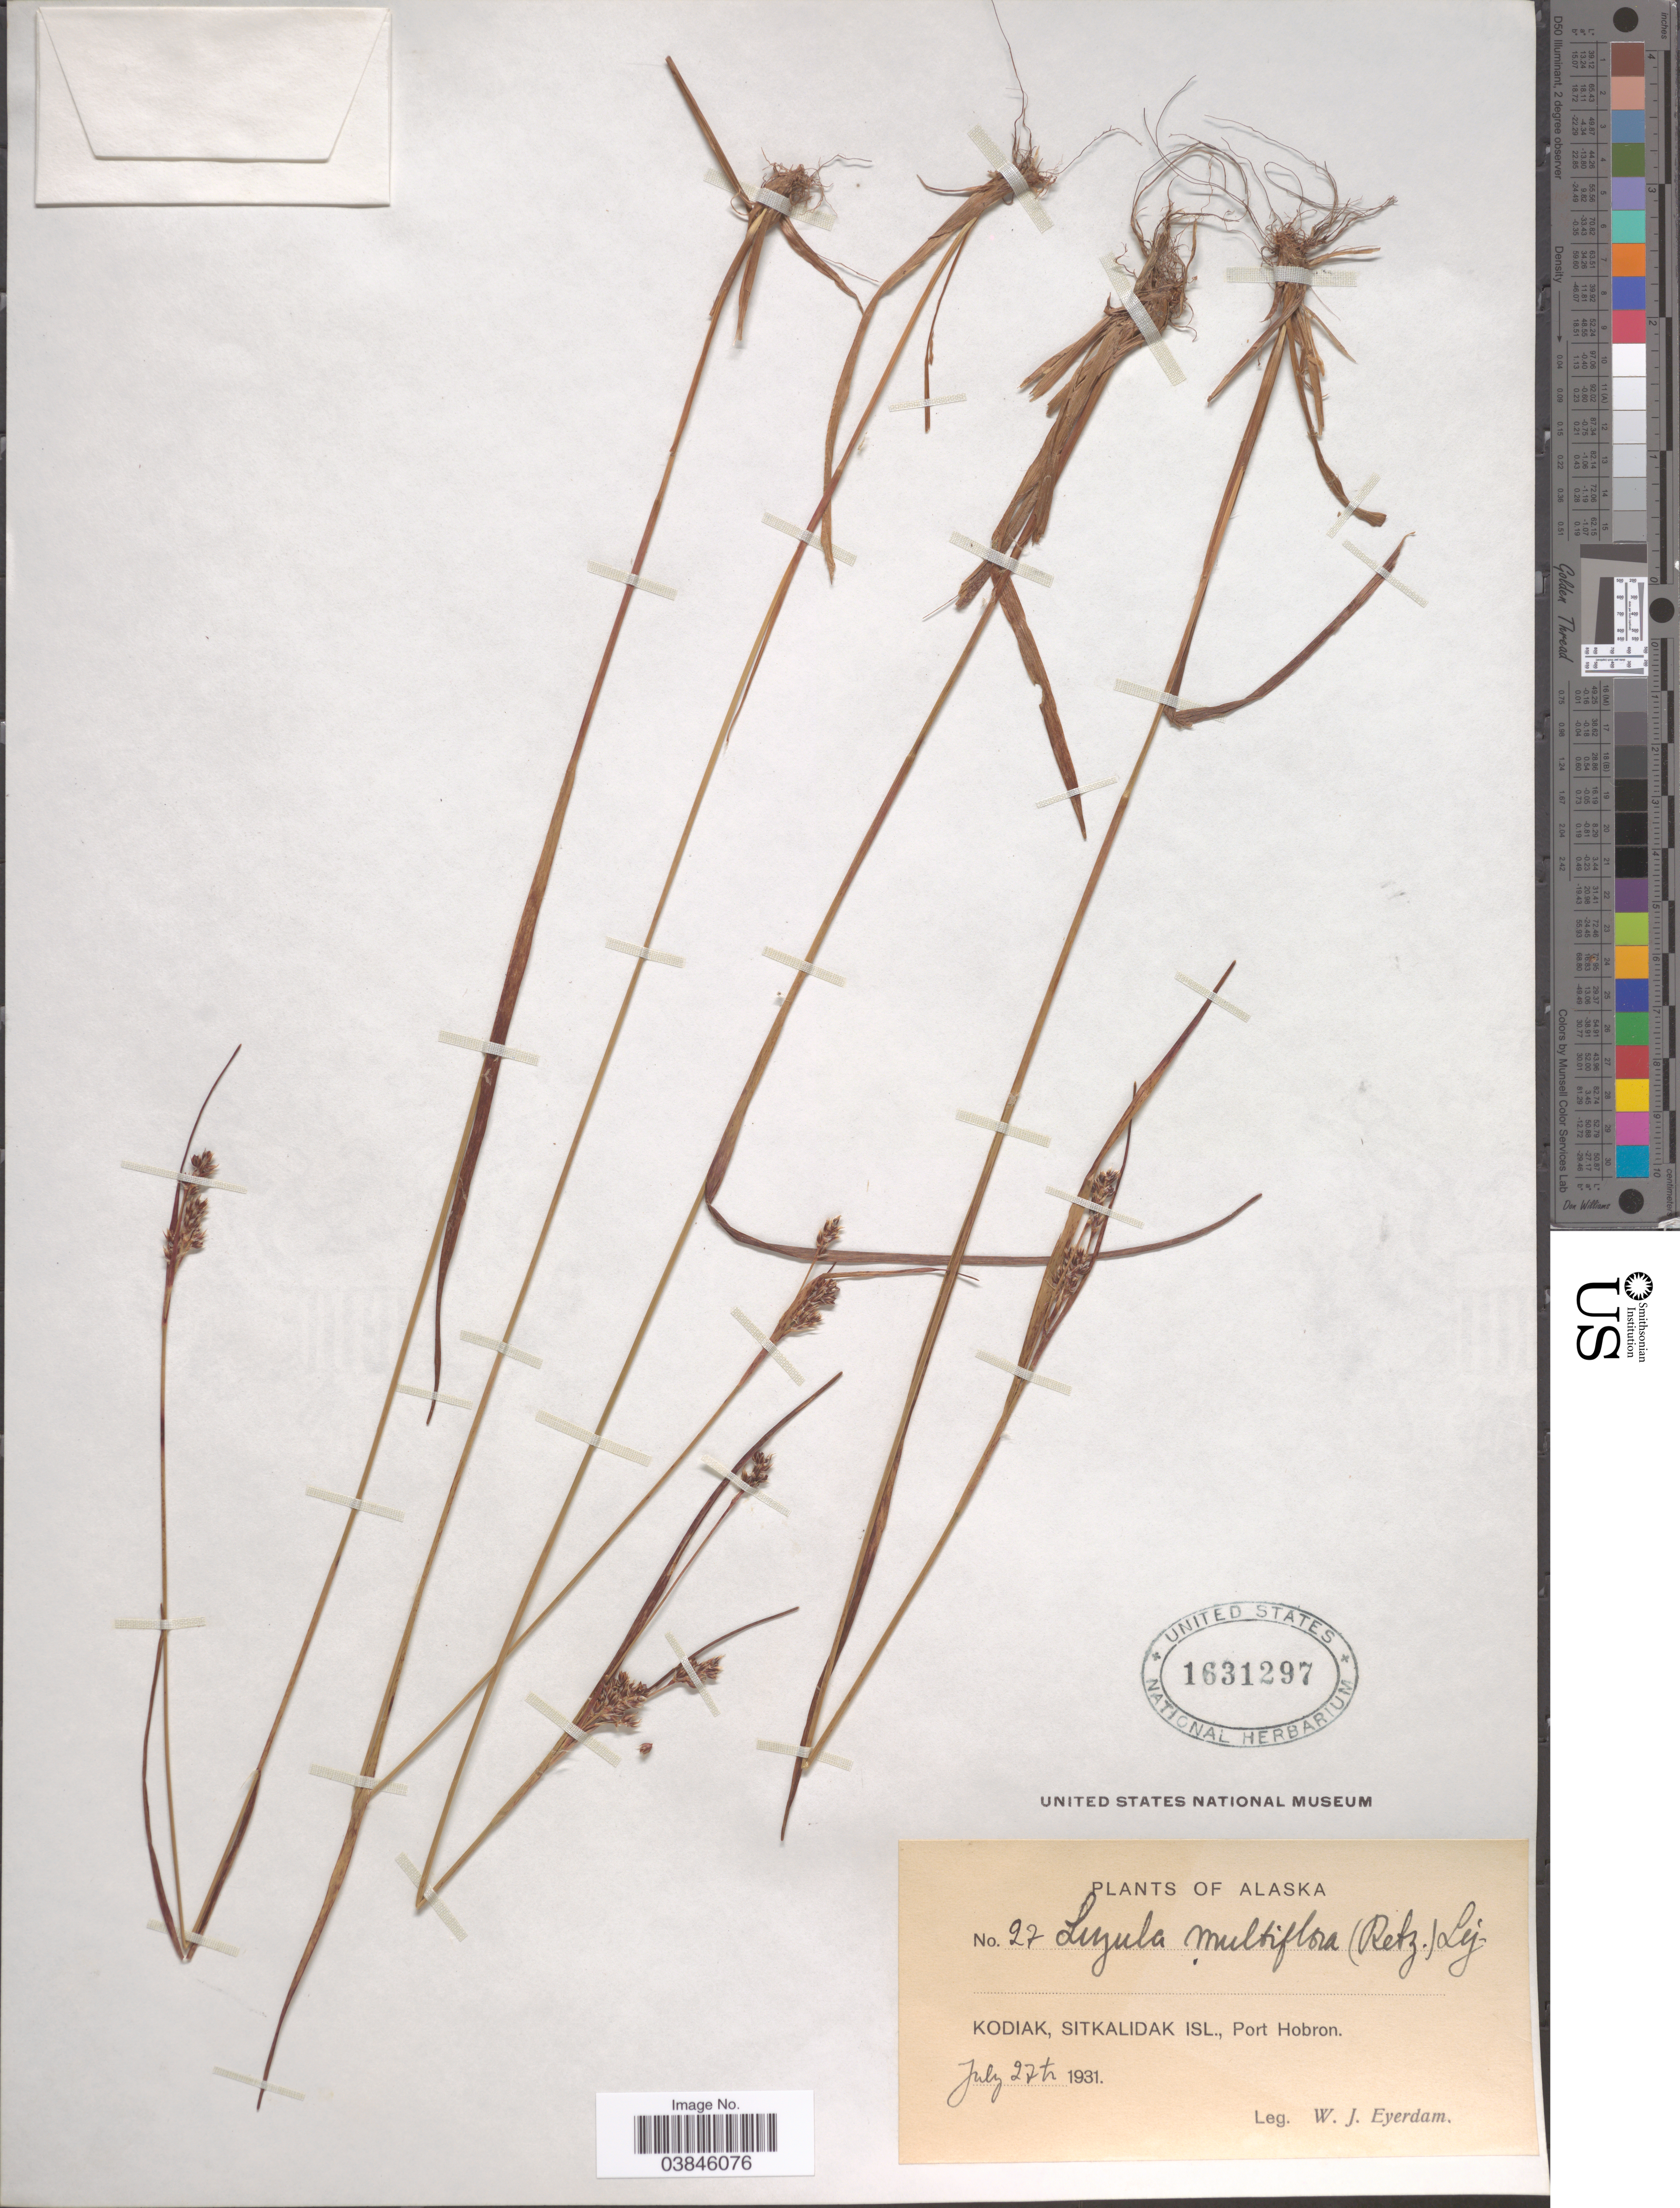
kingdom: Plantae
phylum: Tracheophyta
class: Liliopsida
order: Poales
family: Juncaceae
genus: Luzula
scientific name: Luzula multiflora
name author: (Ehrh.) Lej.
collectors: W. J. Eyerdam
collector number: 27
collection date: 1931-07-27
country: United States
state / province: Alaska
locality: Kodiak, Sitkalidak Isl., Port Hobron.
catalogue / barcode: US 1631297